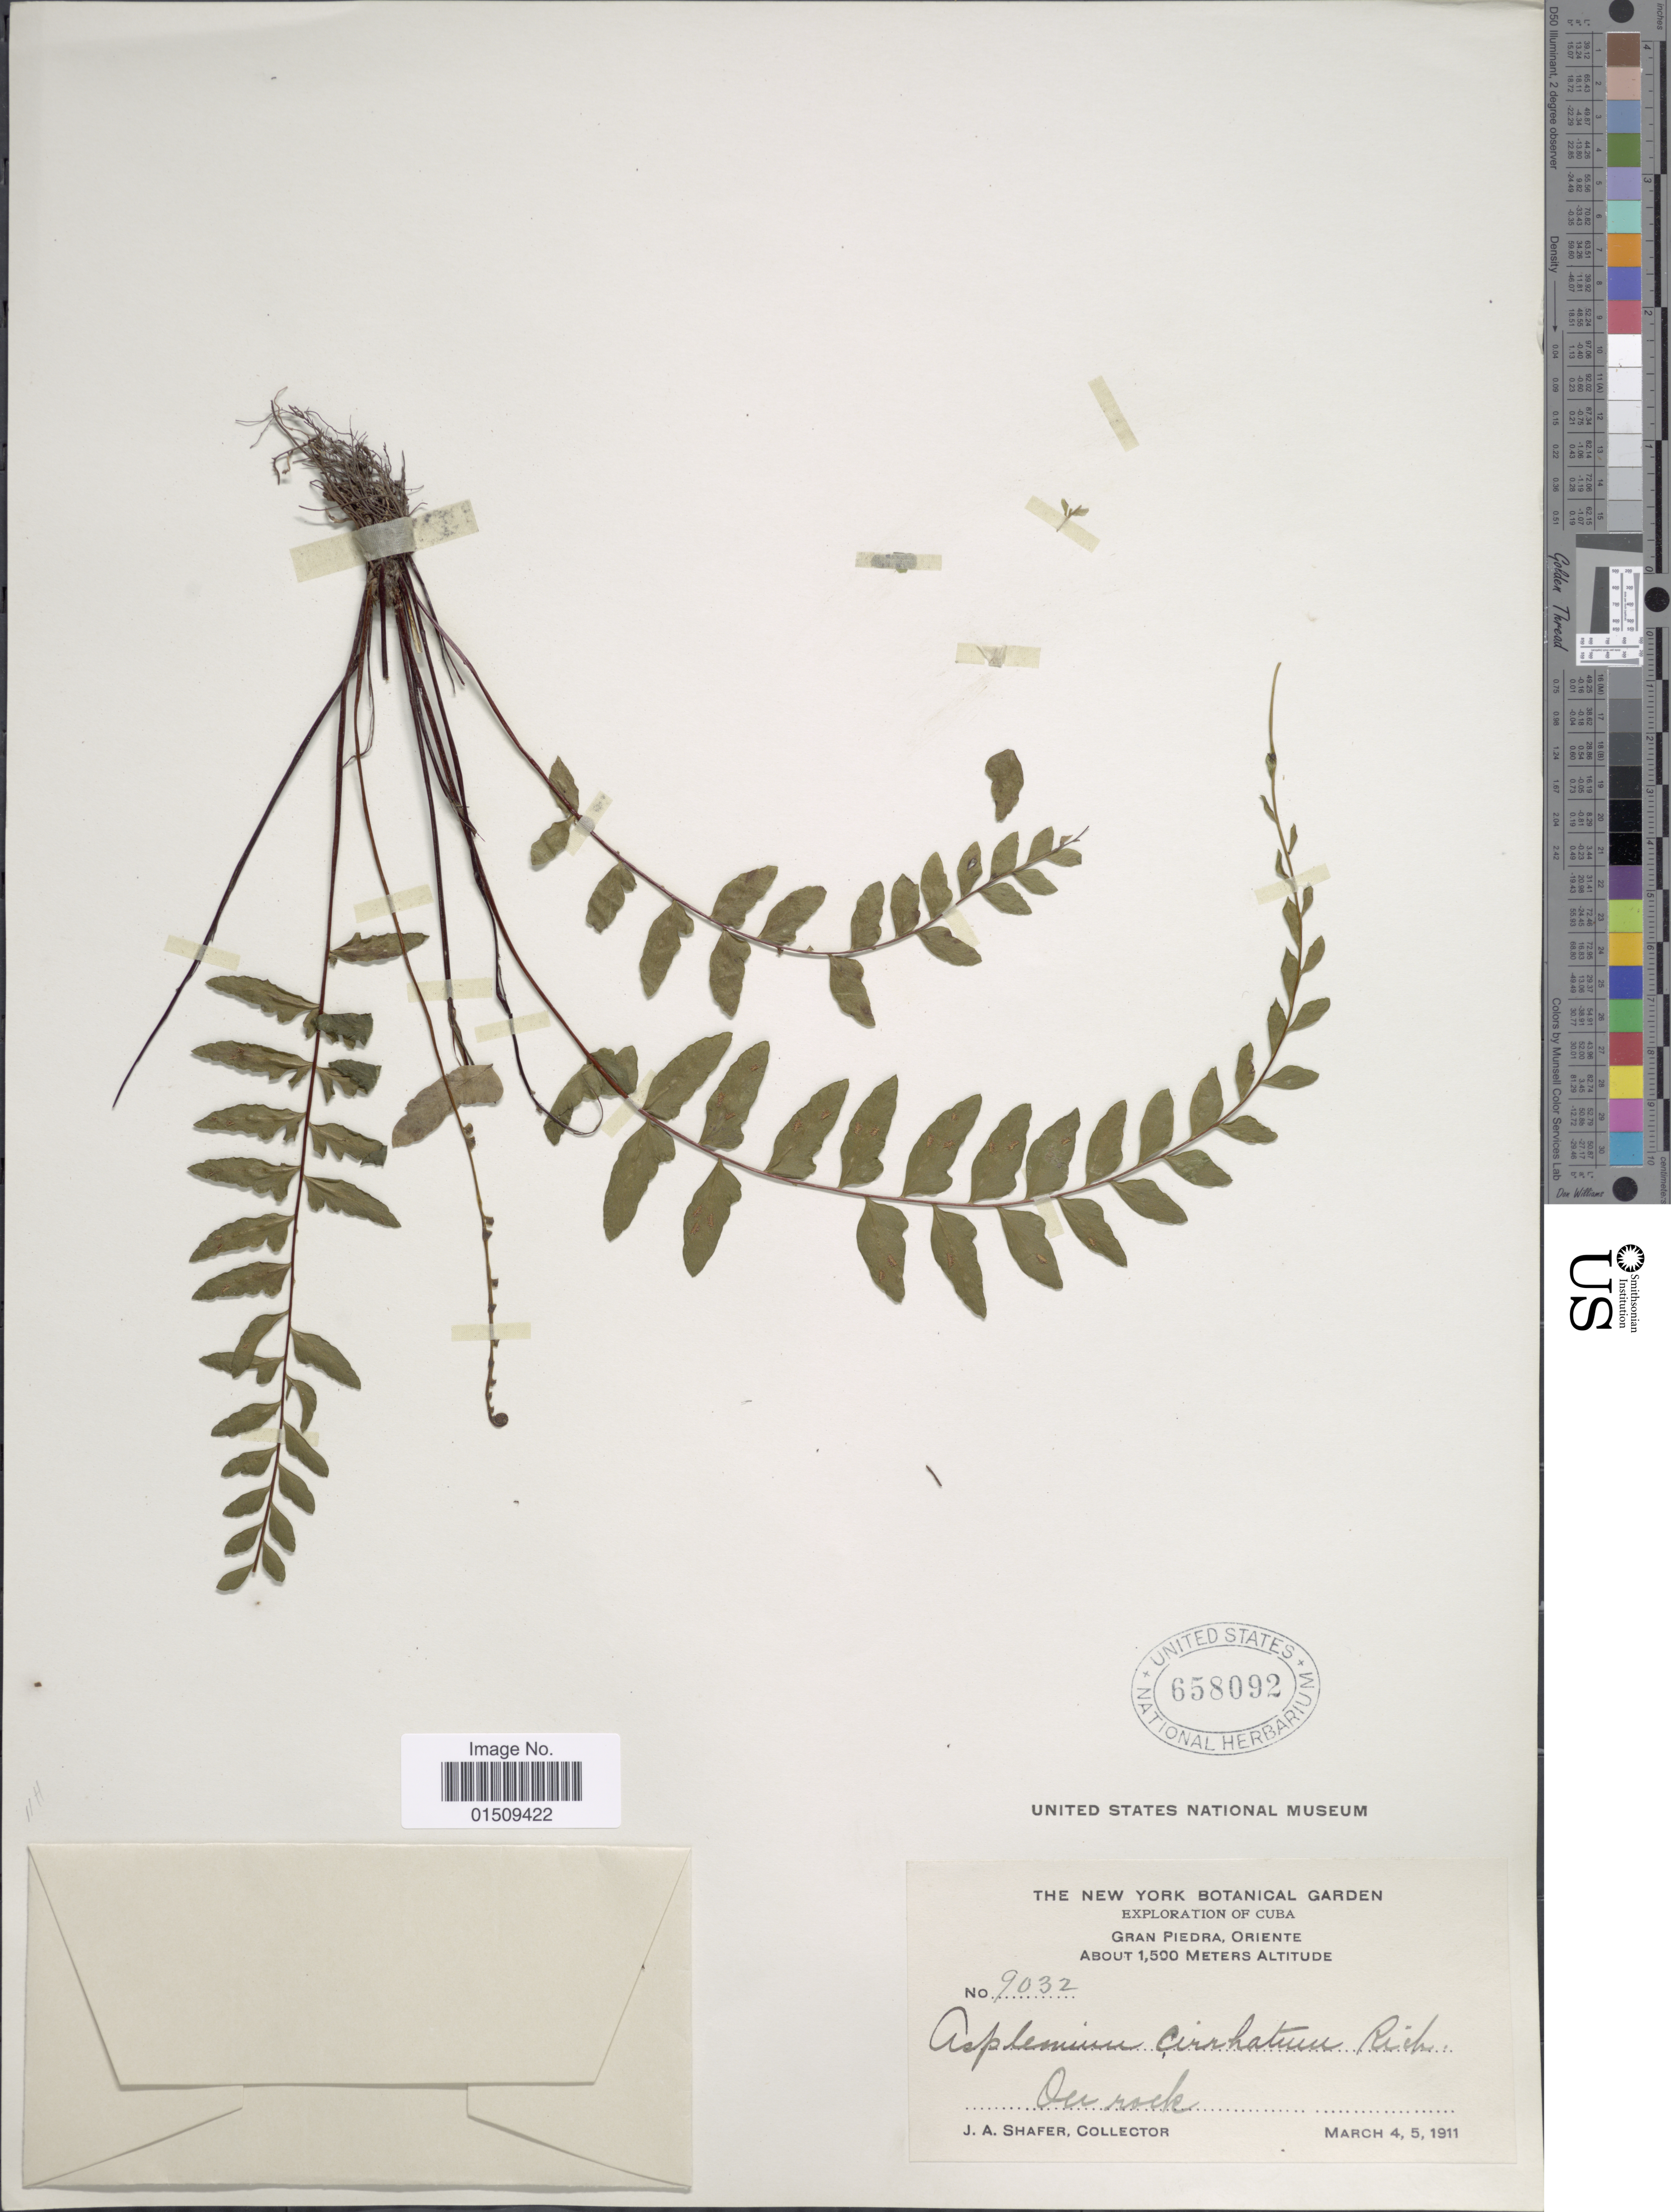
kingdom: Plantae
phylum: Tracheophyta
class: Polypodiopsida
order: Polypodiales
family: Aspleniaceae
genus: Asplenium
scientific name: Asplenium radicans var. radicans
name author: L.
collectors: J. A. Shafer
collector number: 9032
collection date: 1911-03-04/1911-03-05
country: Cuba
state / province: Oriente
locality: Gran Piedra, Oriente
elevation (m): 1500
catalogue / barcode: US 658092